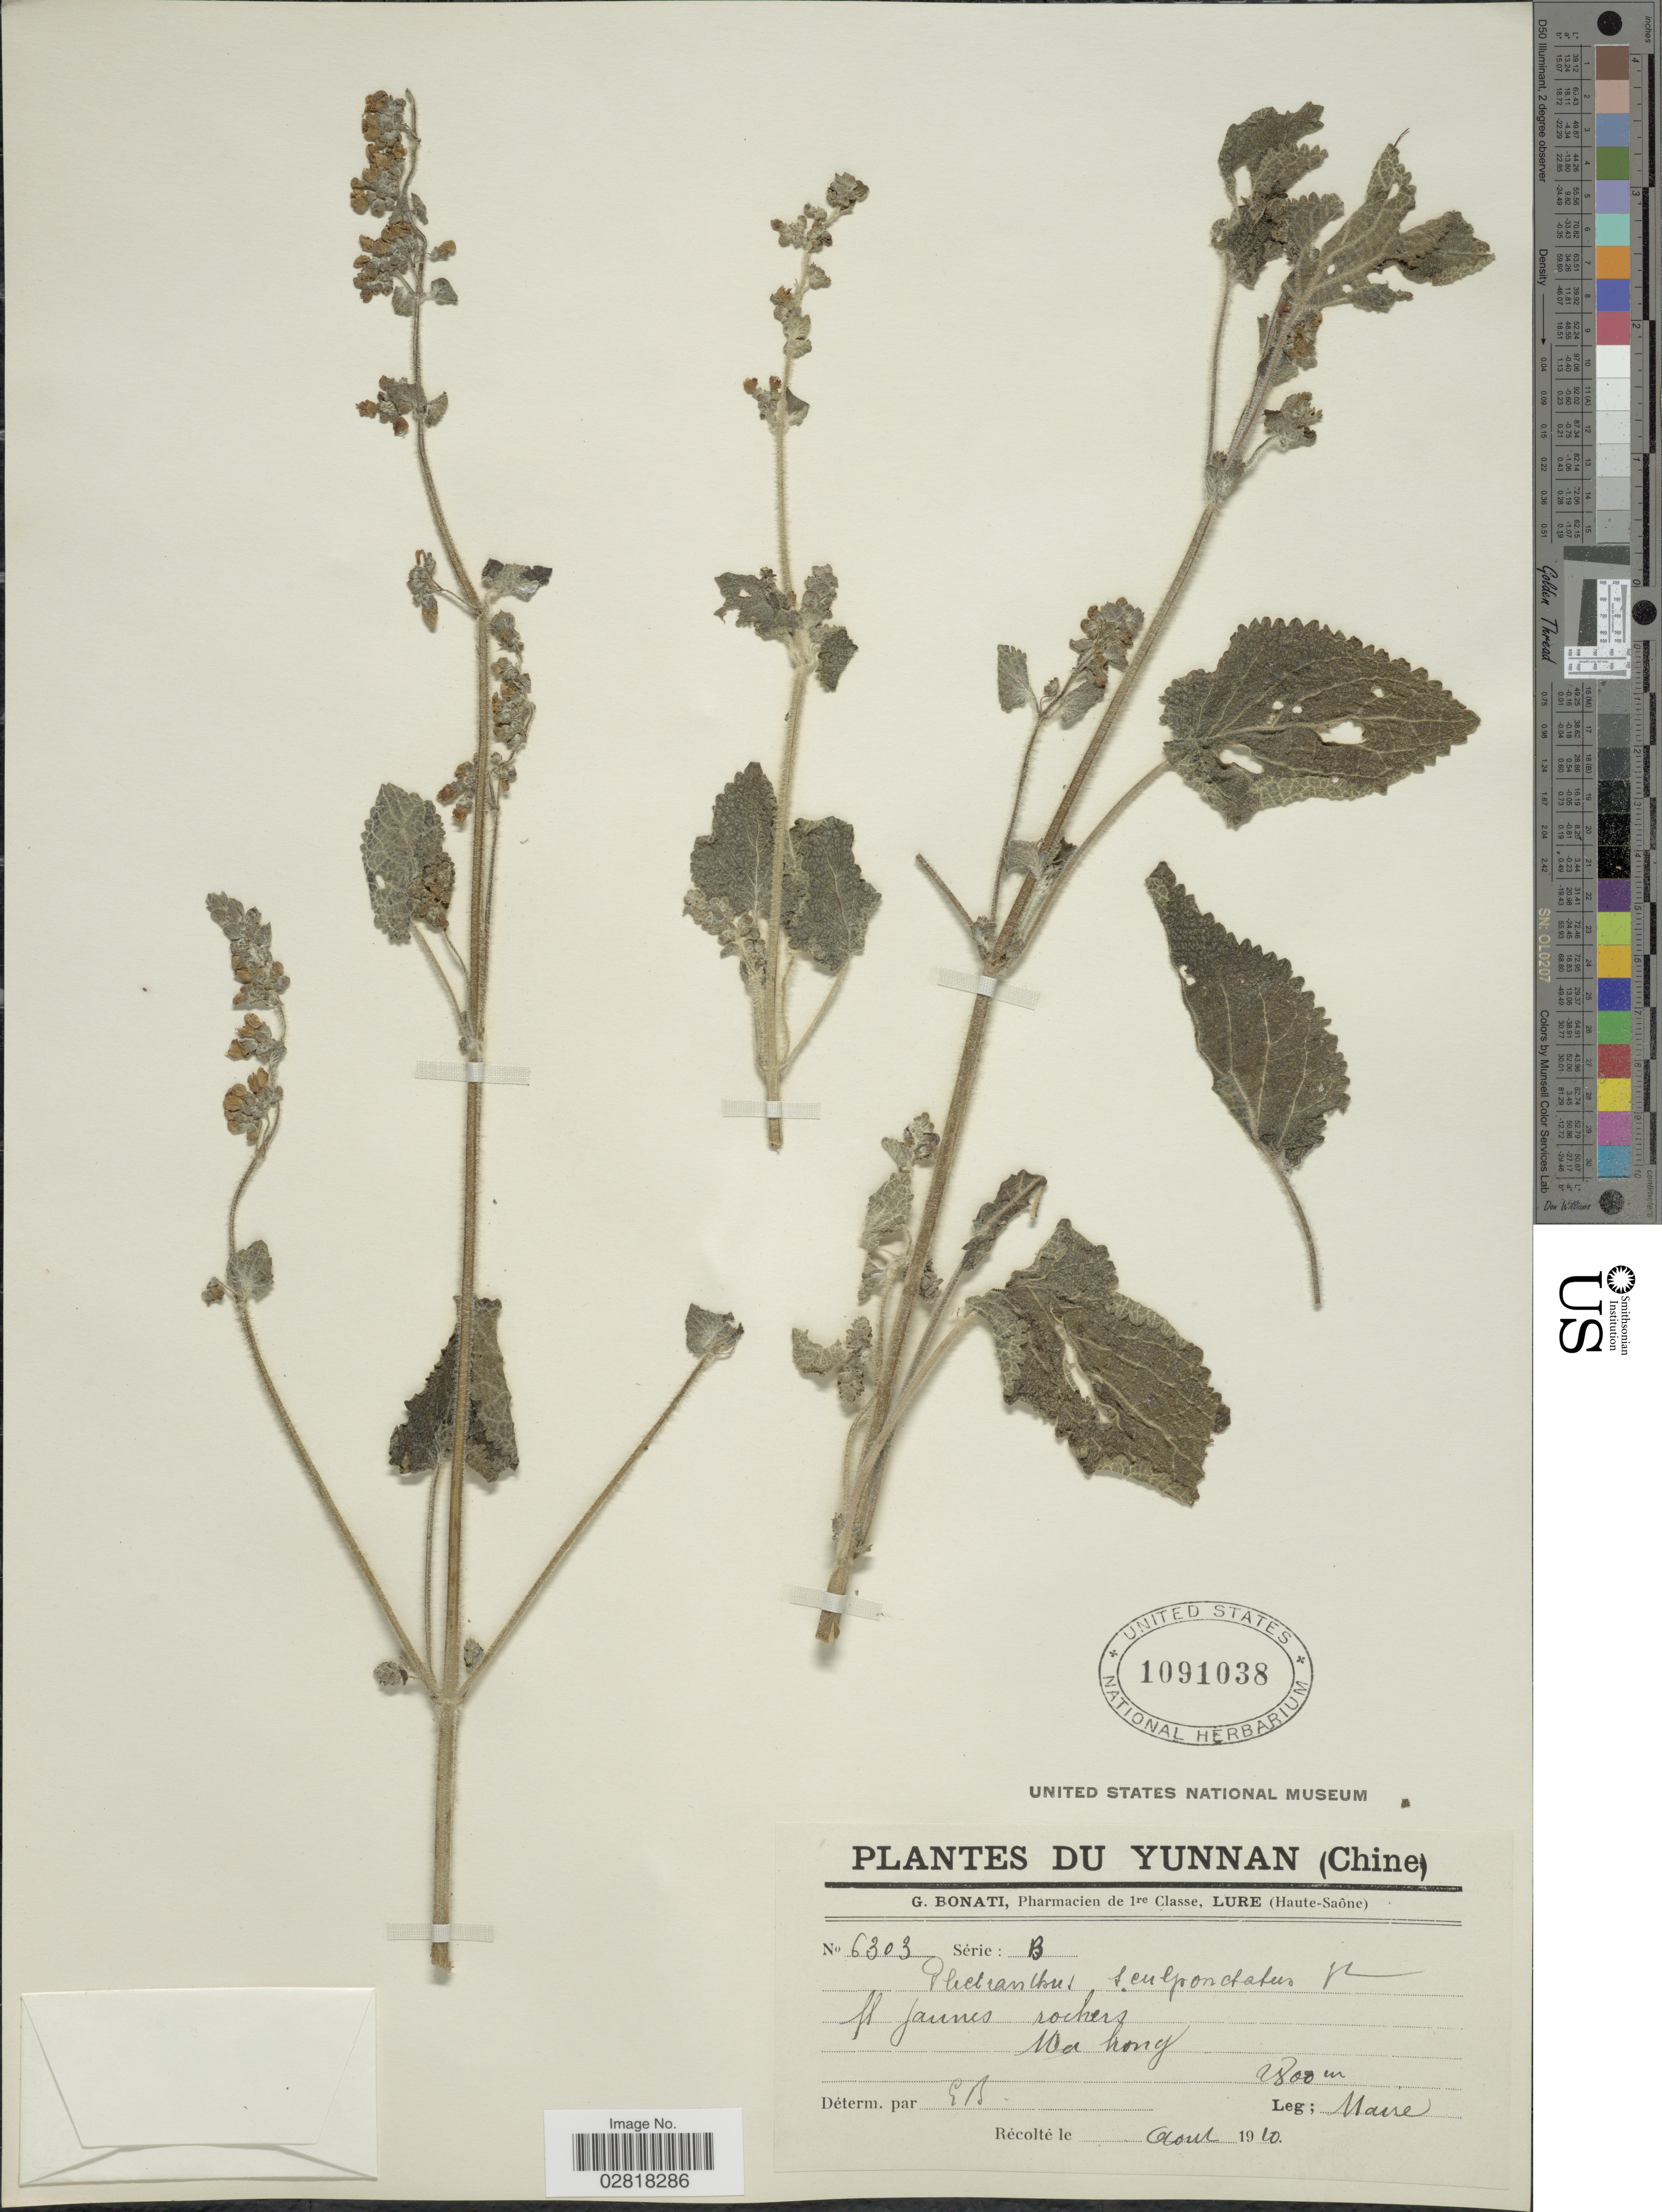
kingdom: Plantae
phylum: Tracheophyta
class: Magnoliopsida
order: Lamiales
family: Lamiaceae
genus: Plectranthus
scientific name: Plectranthus sculponiatus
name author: Vaniot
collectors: Maire, --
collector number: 6303B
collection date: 1910-08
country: China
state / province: Yunnan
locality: Mahong [interpreted]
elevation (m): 2800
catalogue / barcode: US 1091038